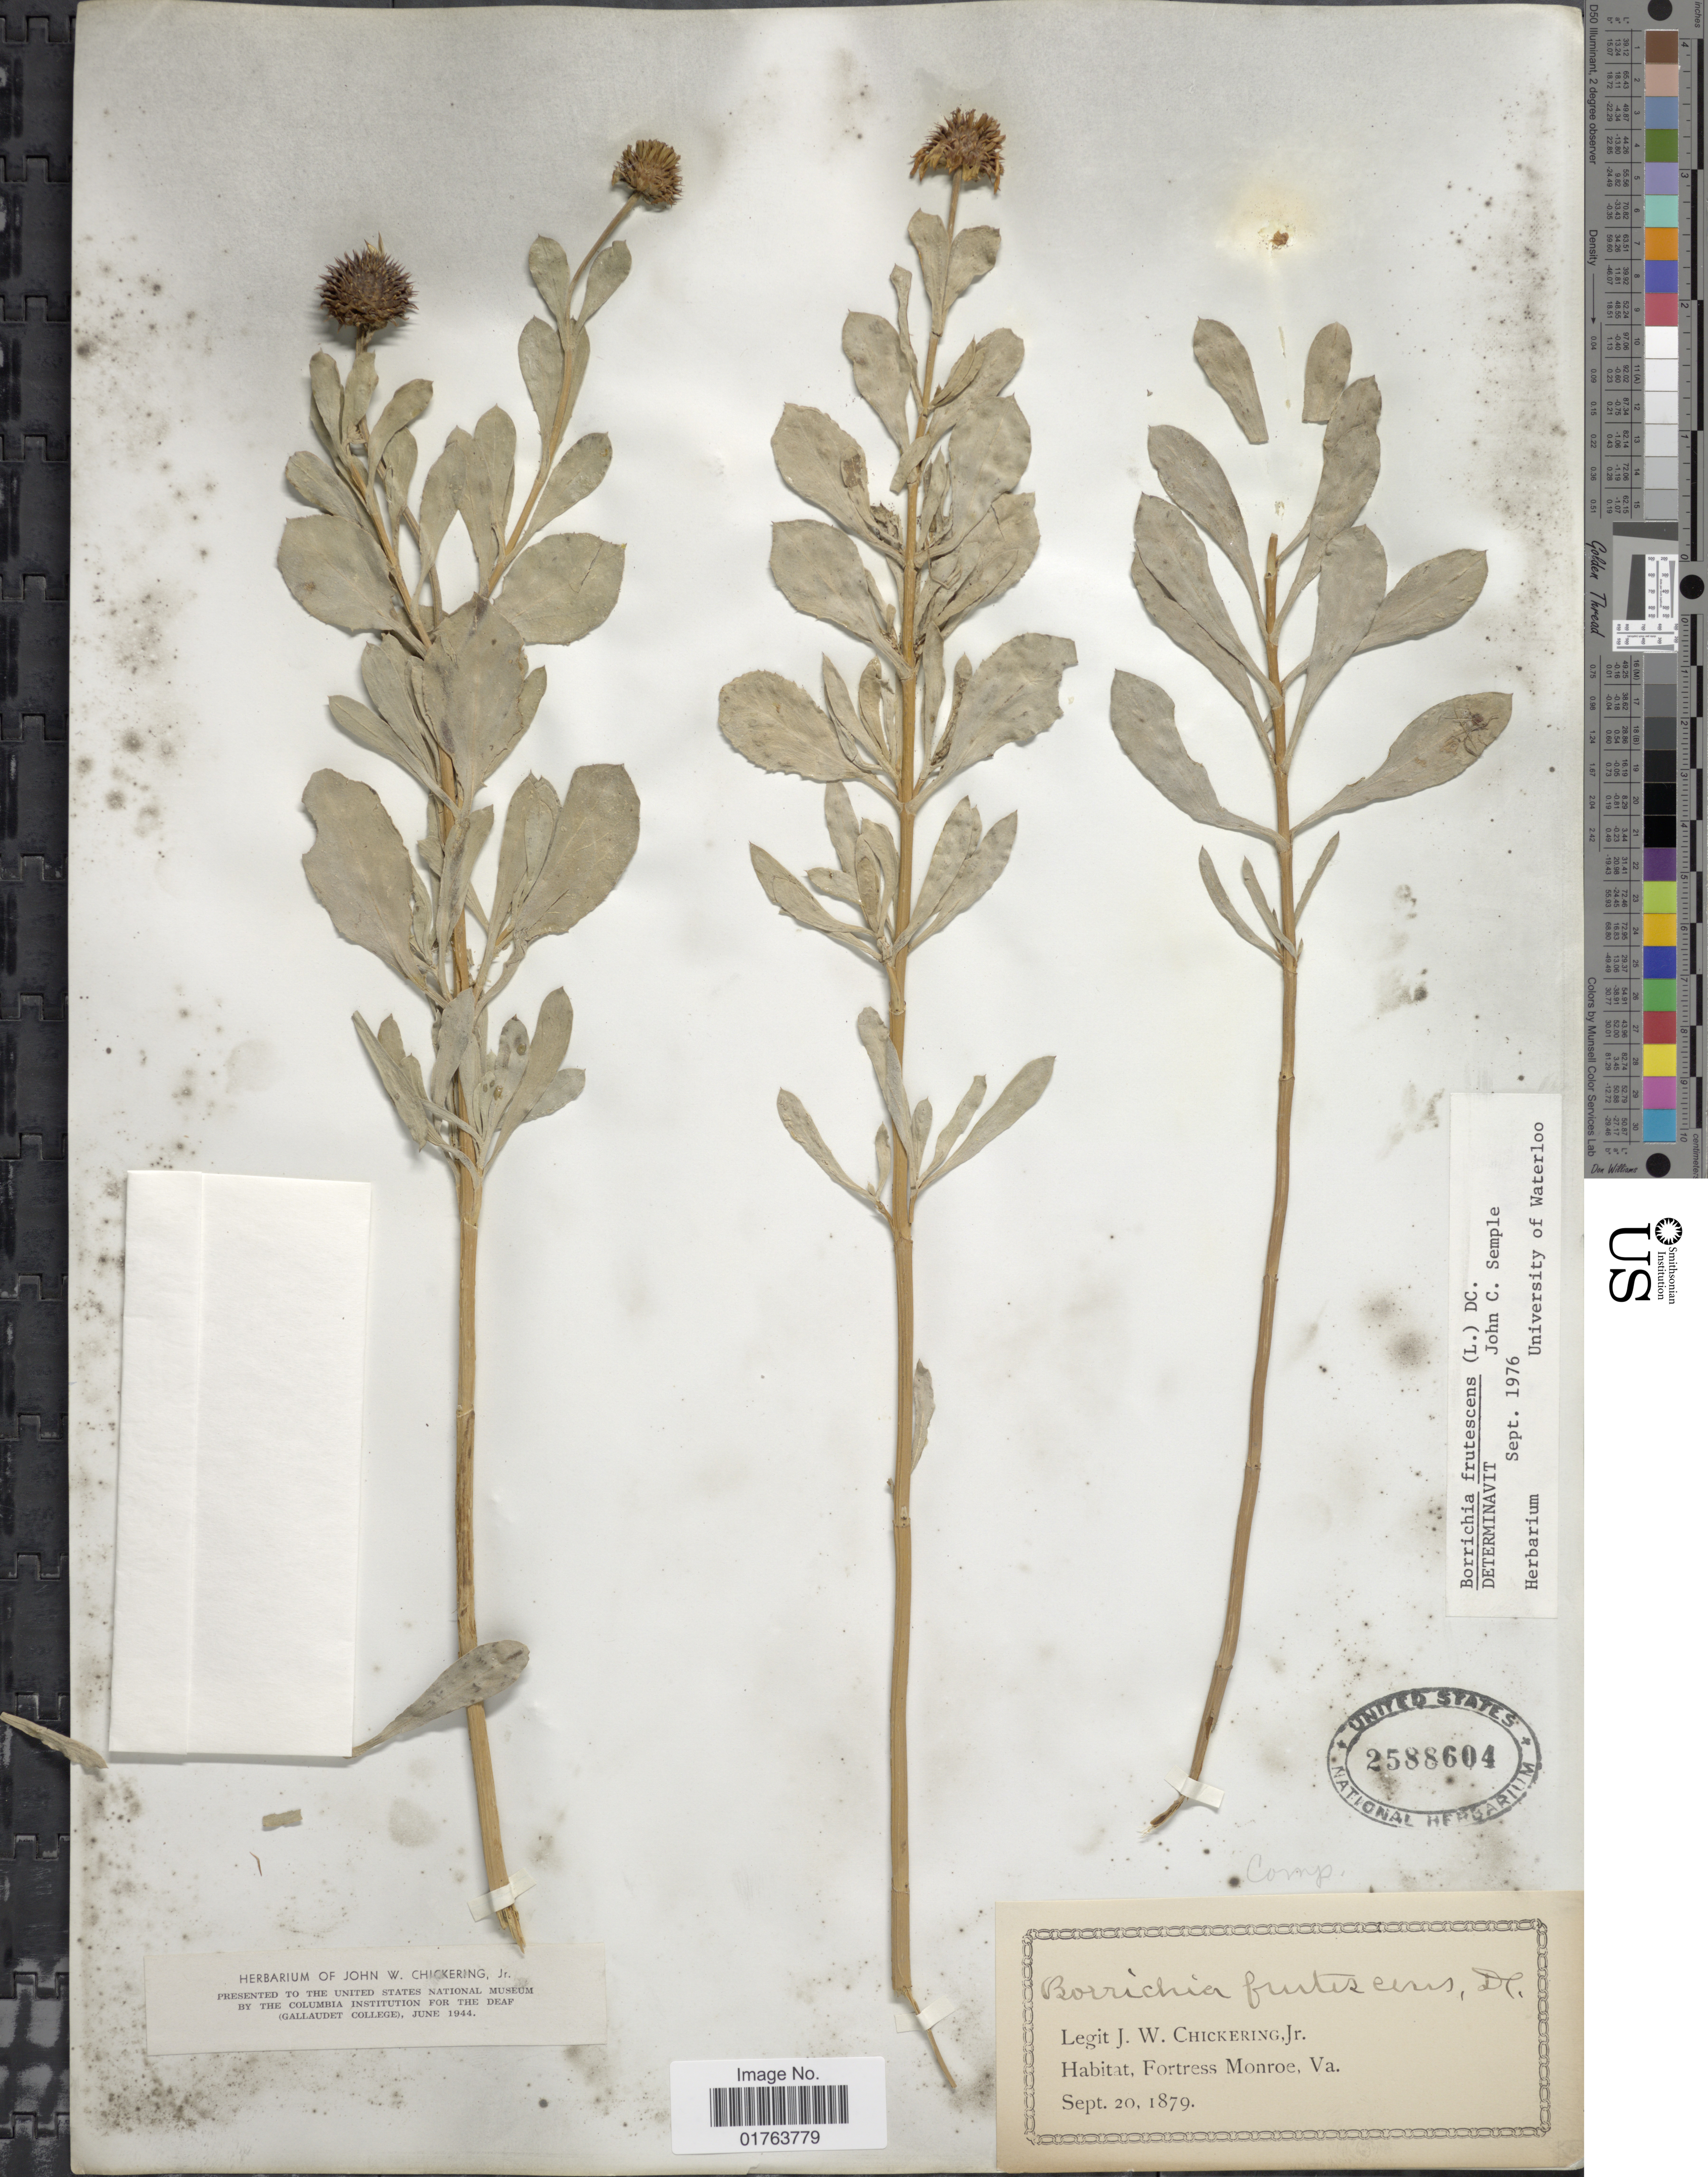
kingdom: Plantae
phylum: Tracheophyta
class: Magnoliopsida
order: Asterales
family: Asteraceae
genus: Borrichia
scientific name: Borrichia frutescens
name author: (L.) DC.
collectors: J. W. Chickering Jr.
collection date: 1879-09-20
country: United States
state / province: Virginia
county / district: City of Hampton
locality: Fortress Monroe, Va.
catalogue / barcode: US 2588604